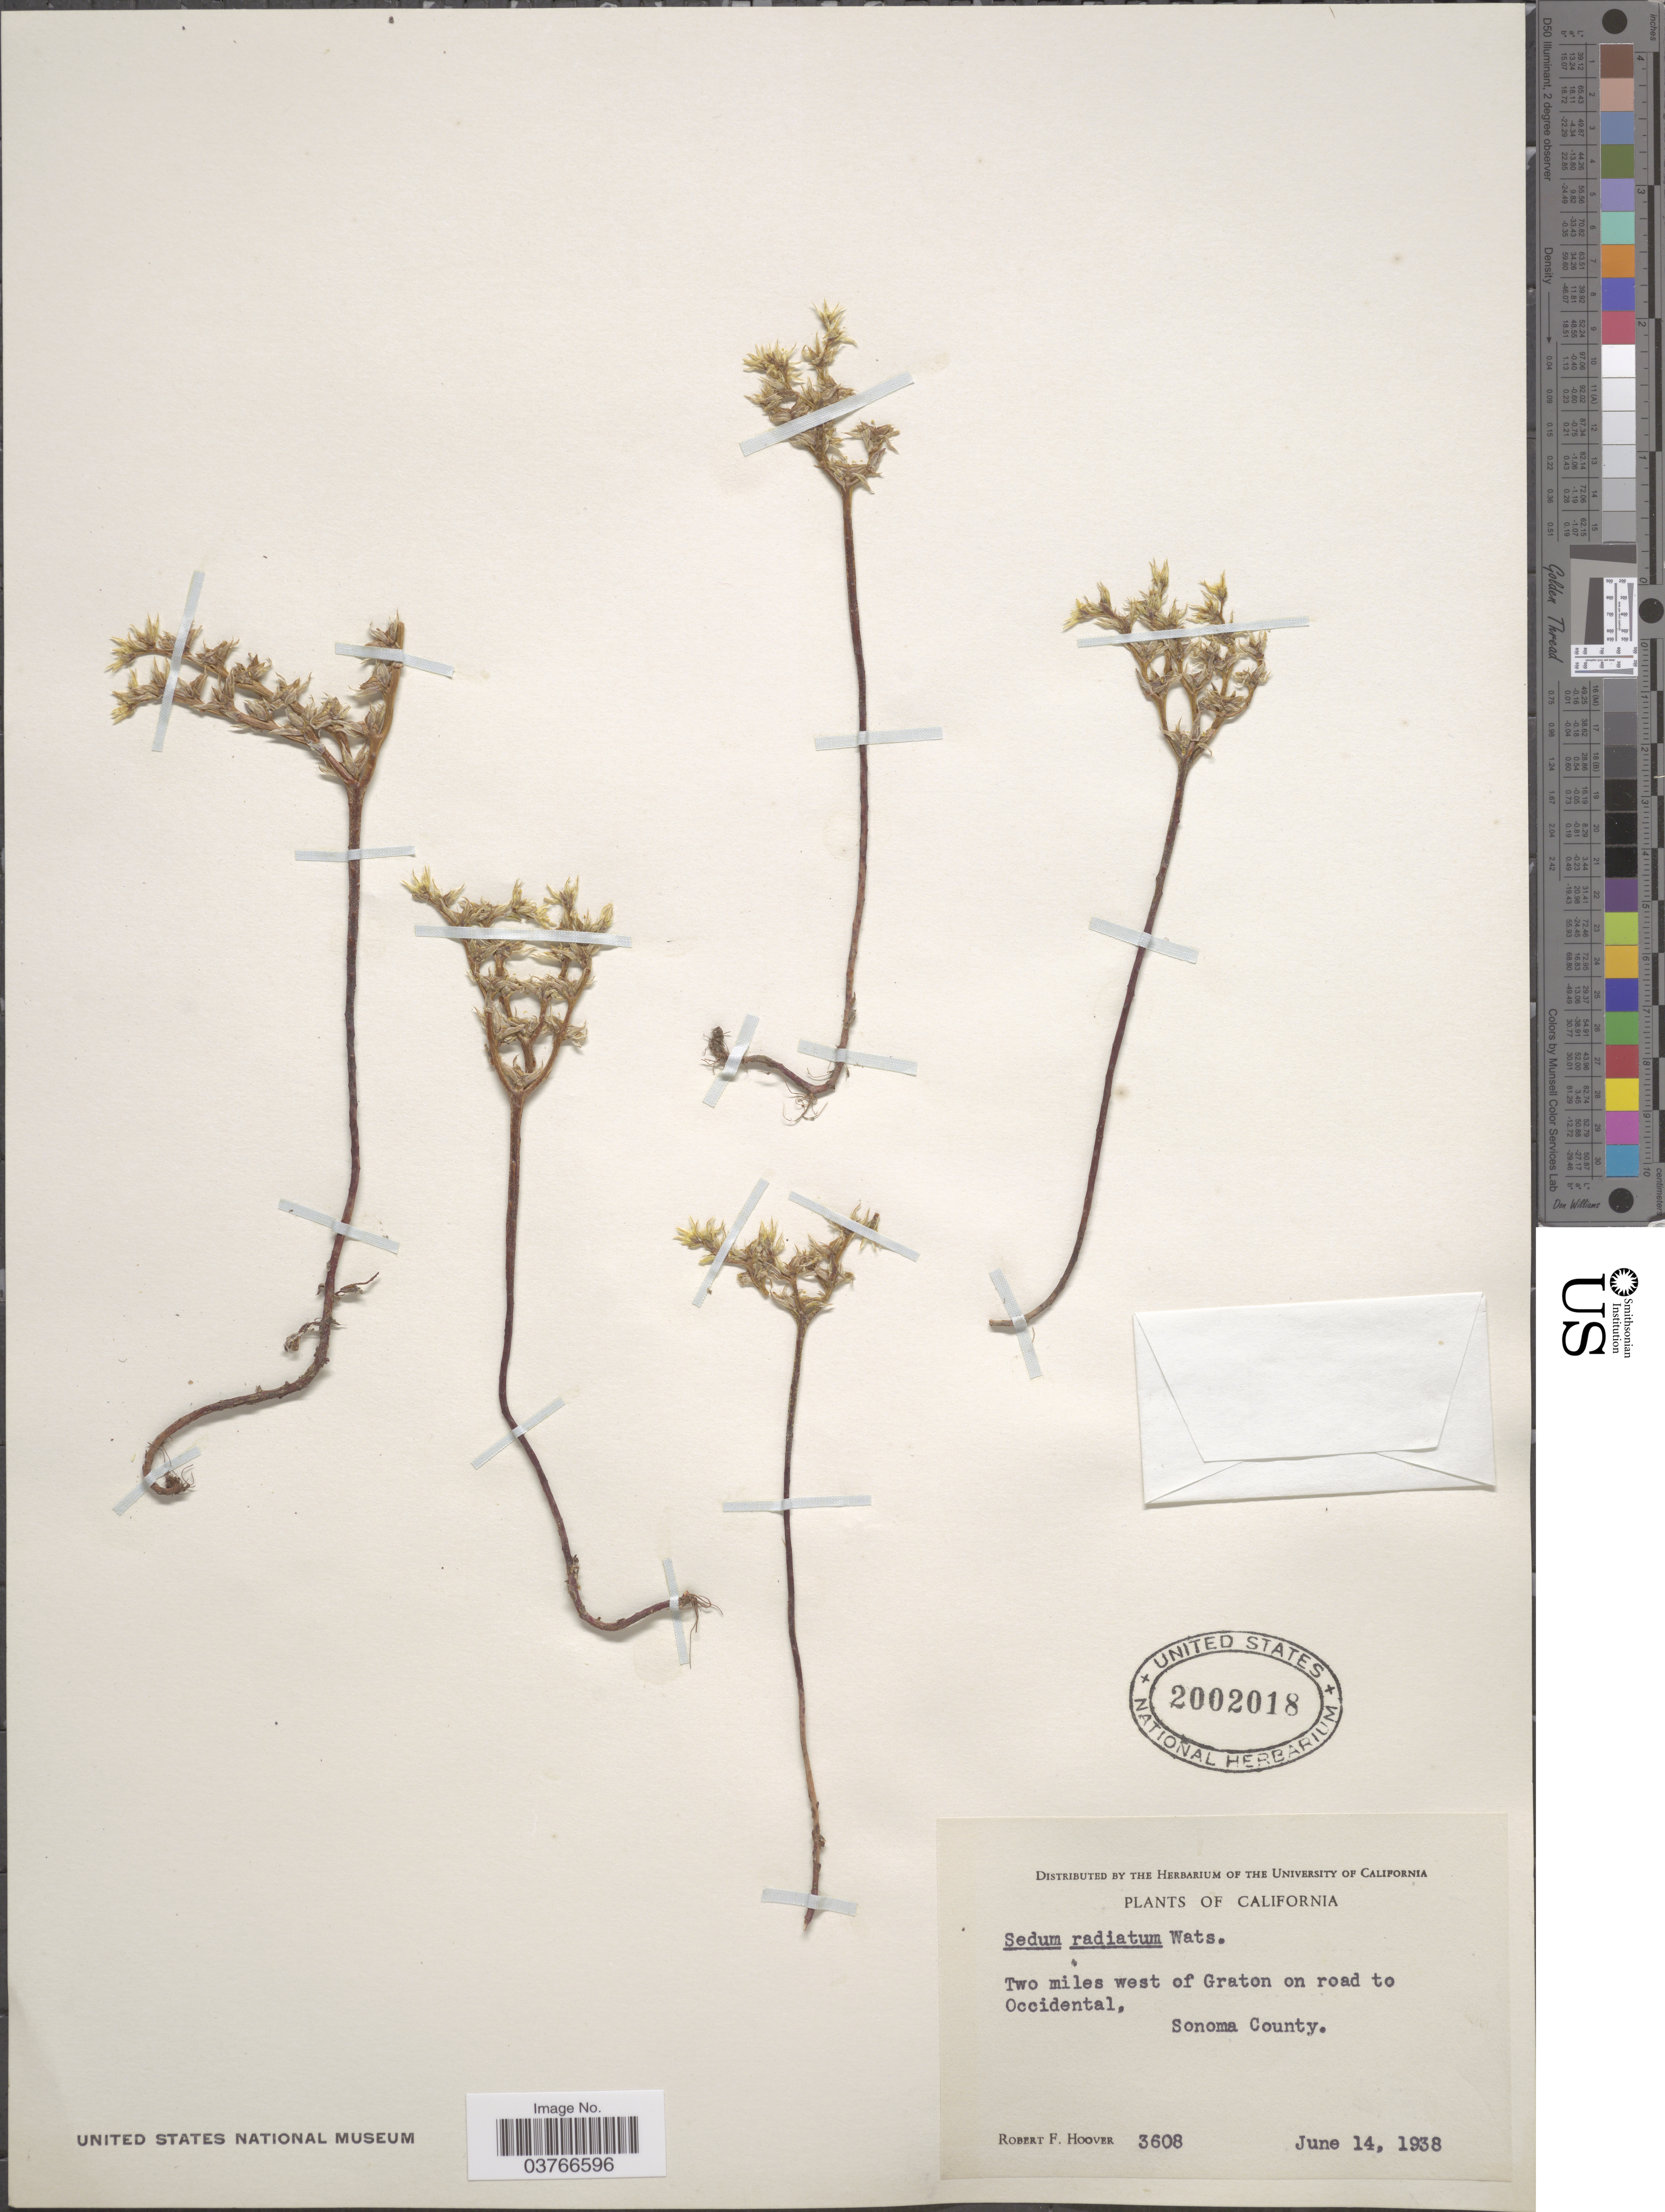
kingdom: Plantae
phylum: Tracheophyta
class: Magnoliopsida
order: Saxifragales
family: Crassulaceae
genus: Sedum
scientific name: Sedum radiatum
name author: S. Watson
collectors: R. F. Hoover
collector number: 3608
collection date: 1938-06-14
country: United States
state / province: California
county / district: Sonoma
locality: Two miles west of Graton on road to Occidental, Sonoma County.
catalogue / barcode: US 2002018